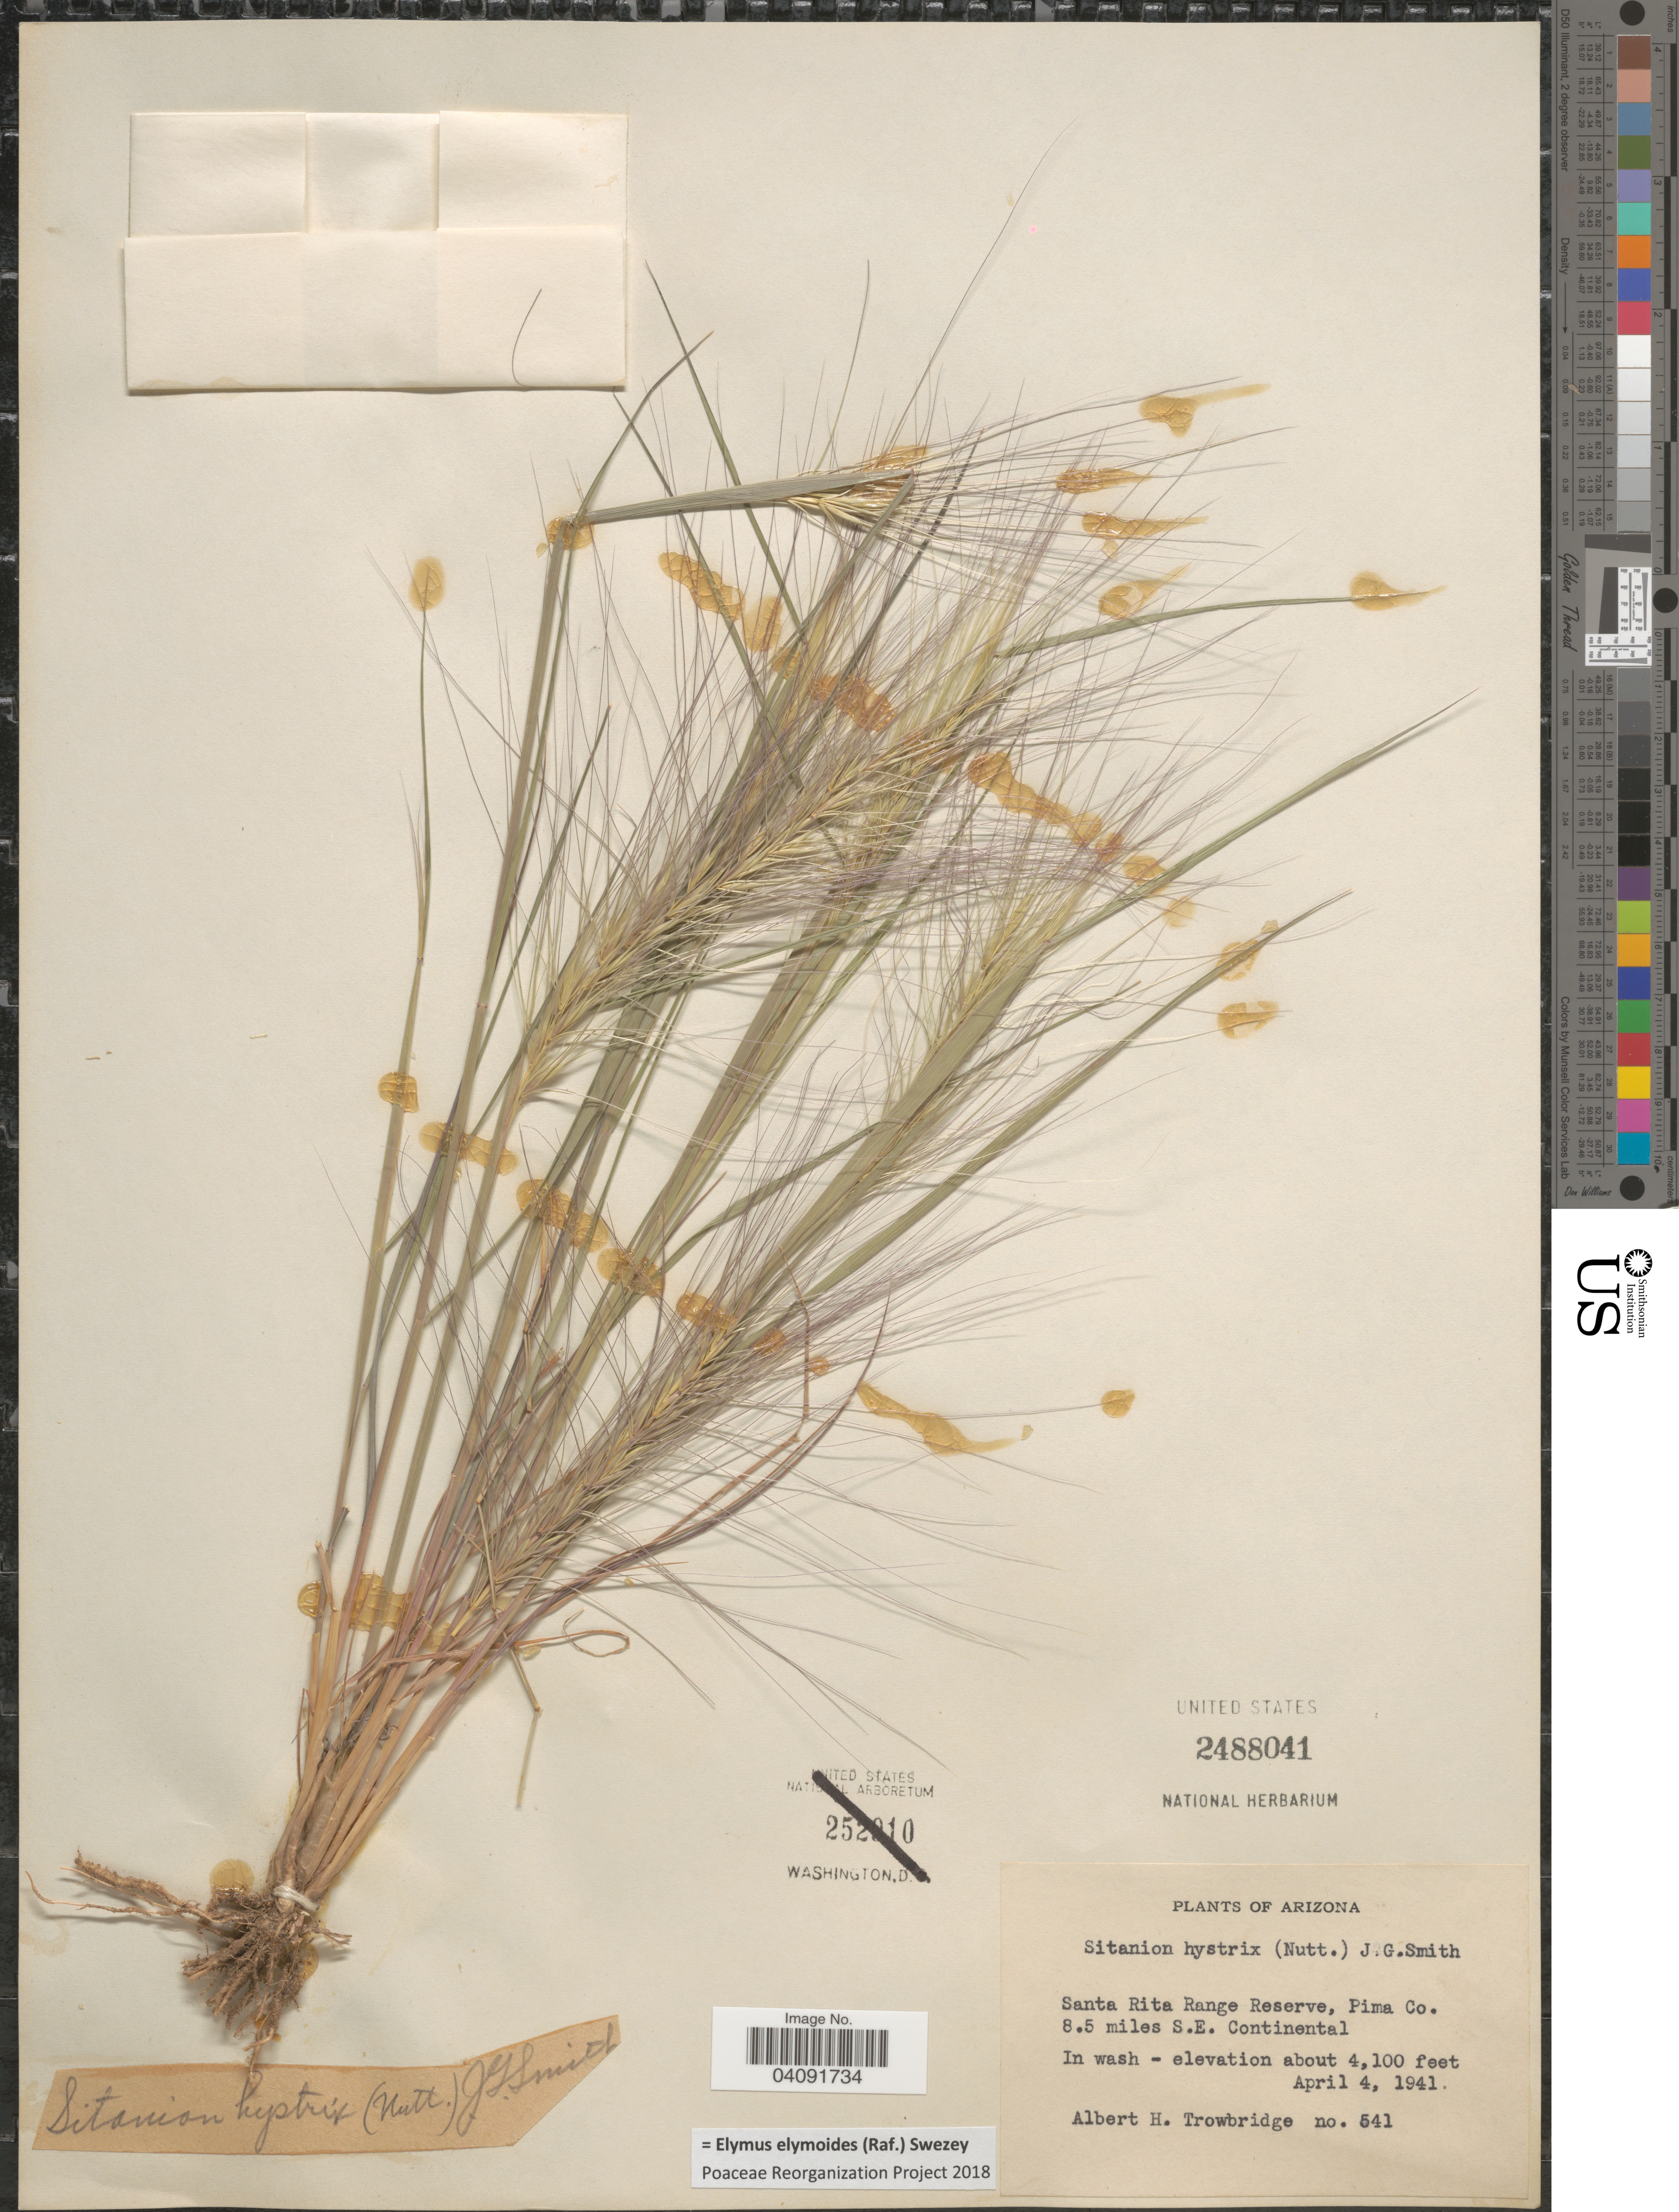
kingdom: Plantae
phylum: Tracheophyta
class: Liliopsida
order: Poales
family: Poaceae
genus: Elymus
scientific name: Elymus elymoides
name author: (Raf.) Swezey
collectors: A. H. Trowbridge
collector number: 541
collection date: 1941-04-04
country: United States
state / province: Arizona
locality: Santa Rita Range Reserve, Pima Co. 8.5 miles S.E. Continental.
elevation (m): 1250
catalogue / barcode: US 2488041